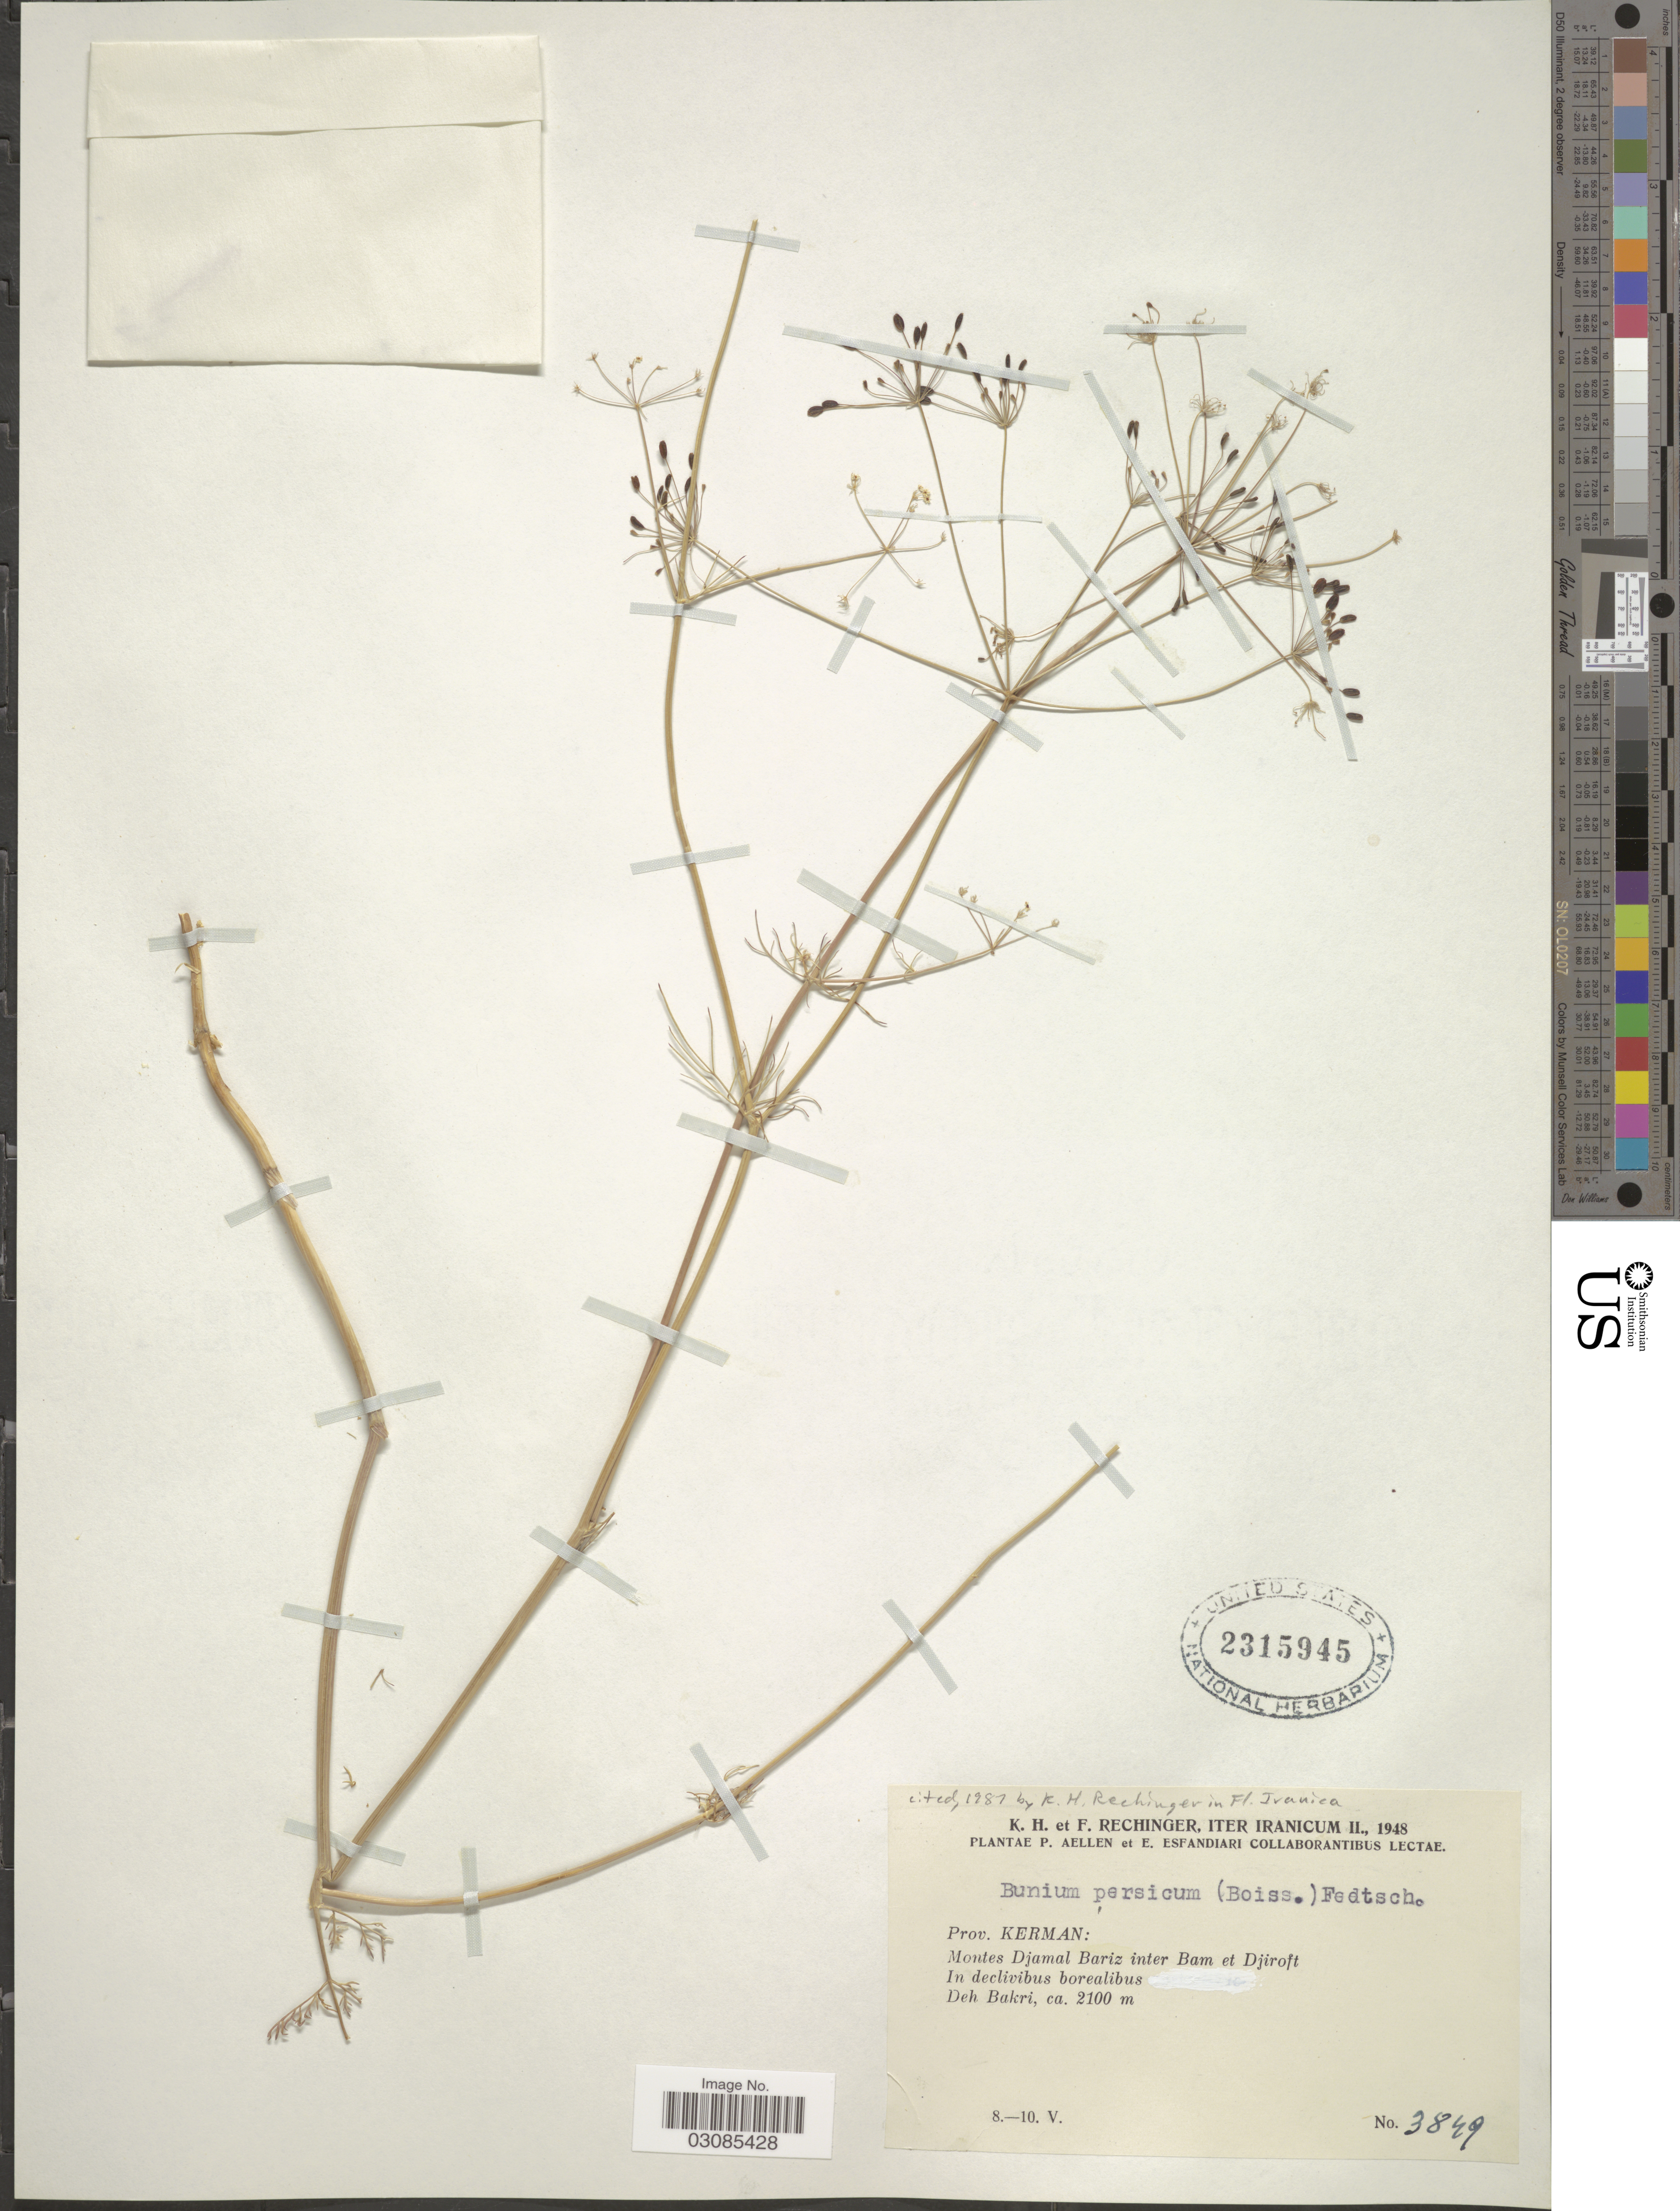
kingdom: Plantae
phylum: Tracheophyta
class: Magnoliopsida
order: Apiales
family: Apiaceae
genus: Bunium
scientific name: Bunium persicum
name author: (Boiss.) B. Fedtsch.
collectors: K. H. Rechinger & F. Rechinger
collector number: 3849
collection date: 1948-05-08/1948-05-10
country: Iran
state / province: Kerman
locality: Montes Djamal Bariz inter Bam et Djiroft. In declivibus borealibus. Deh Bakri.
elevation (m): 2100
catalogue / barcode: US 2315945